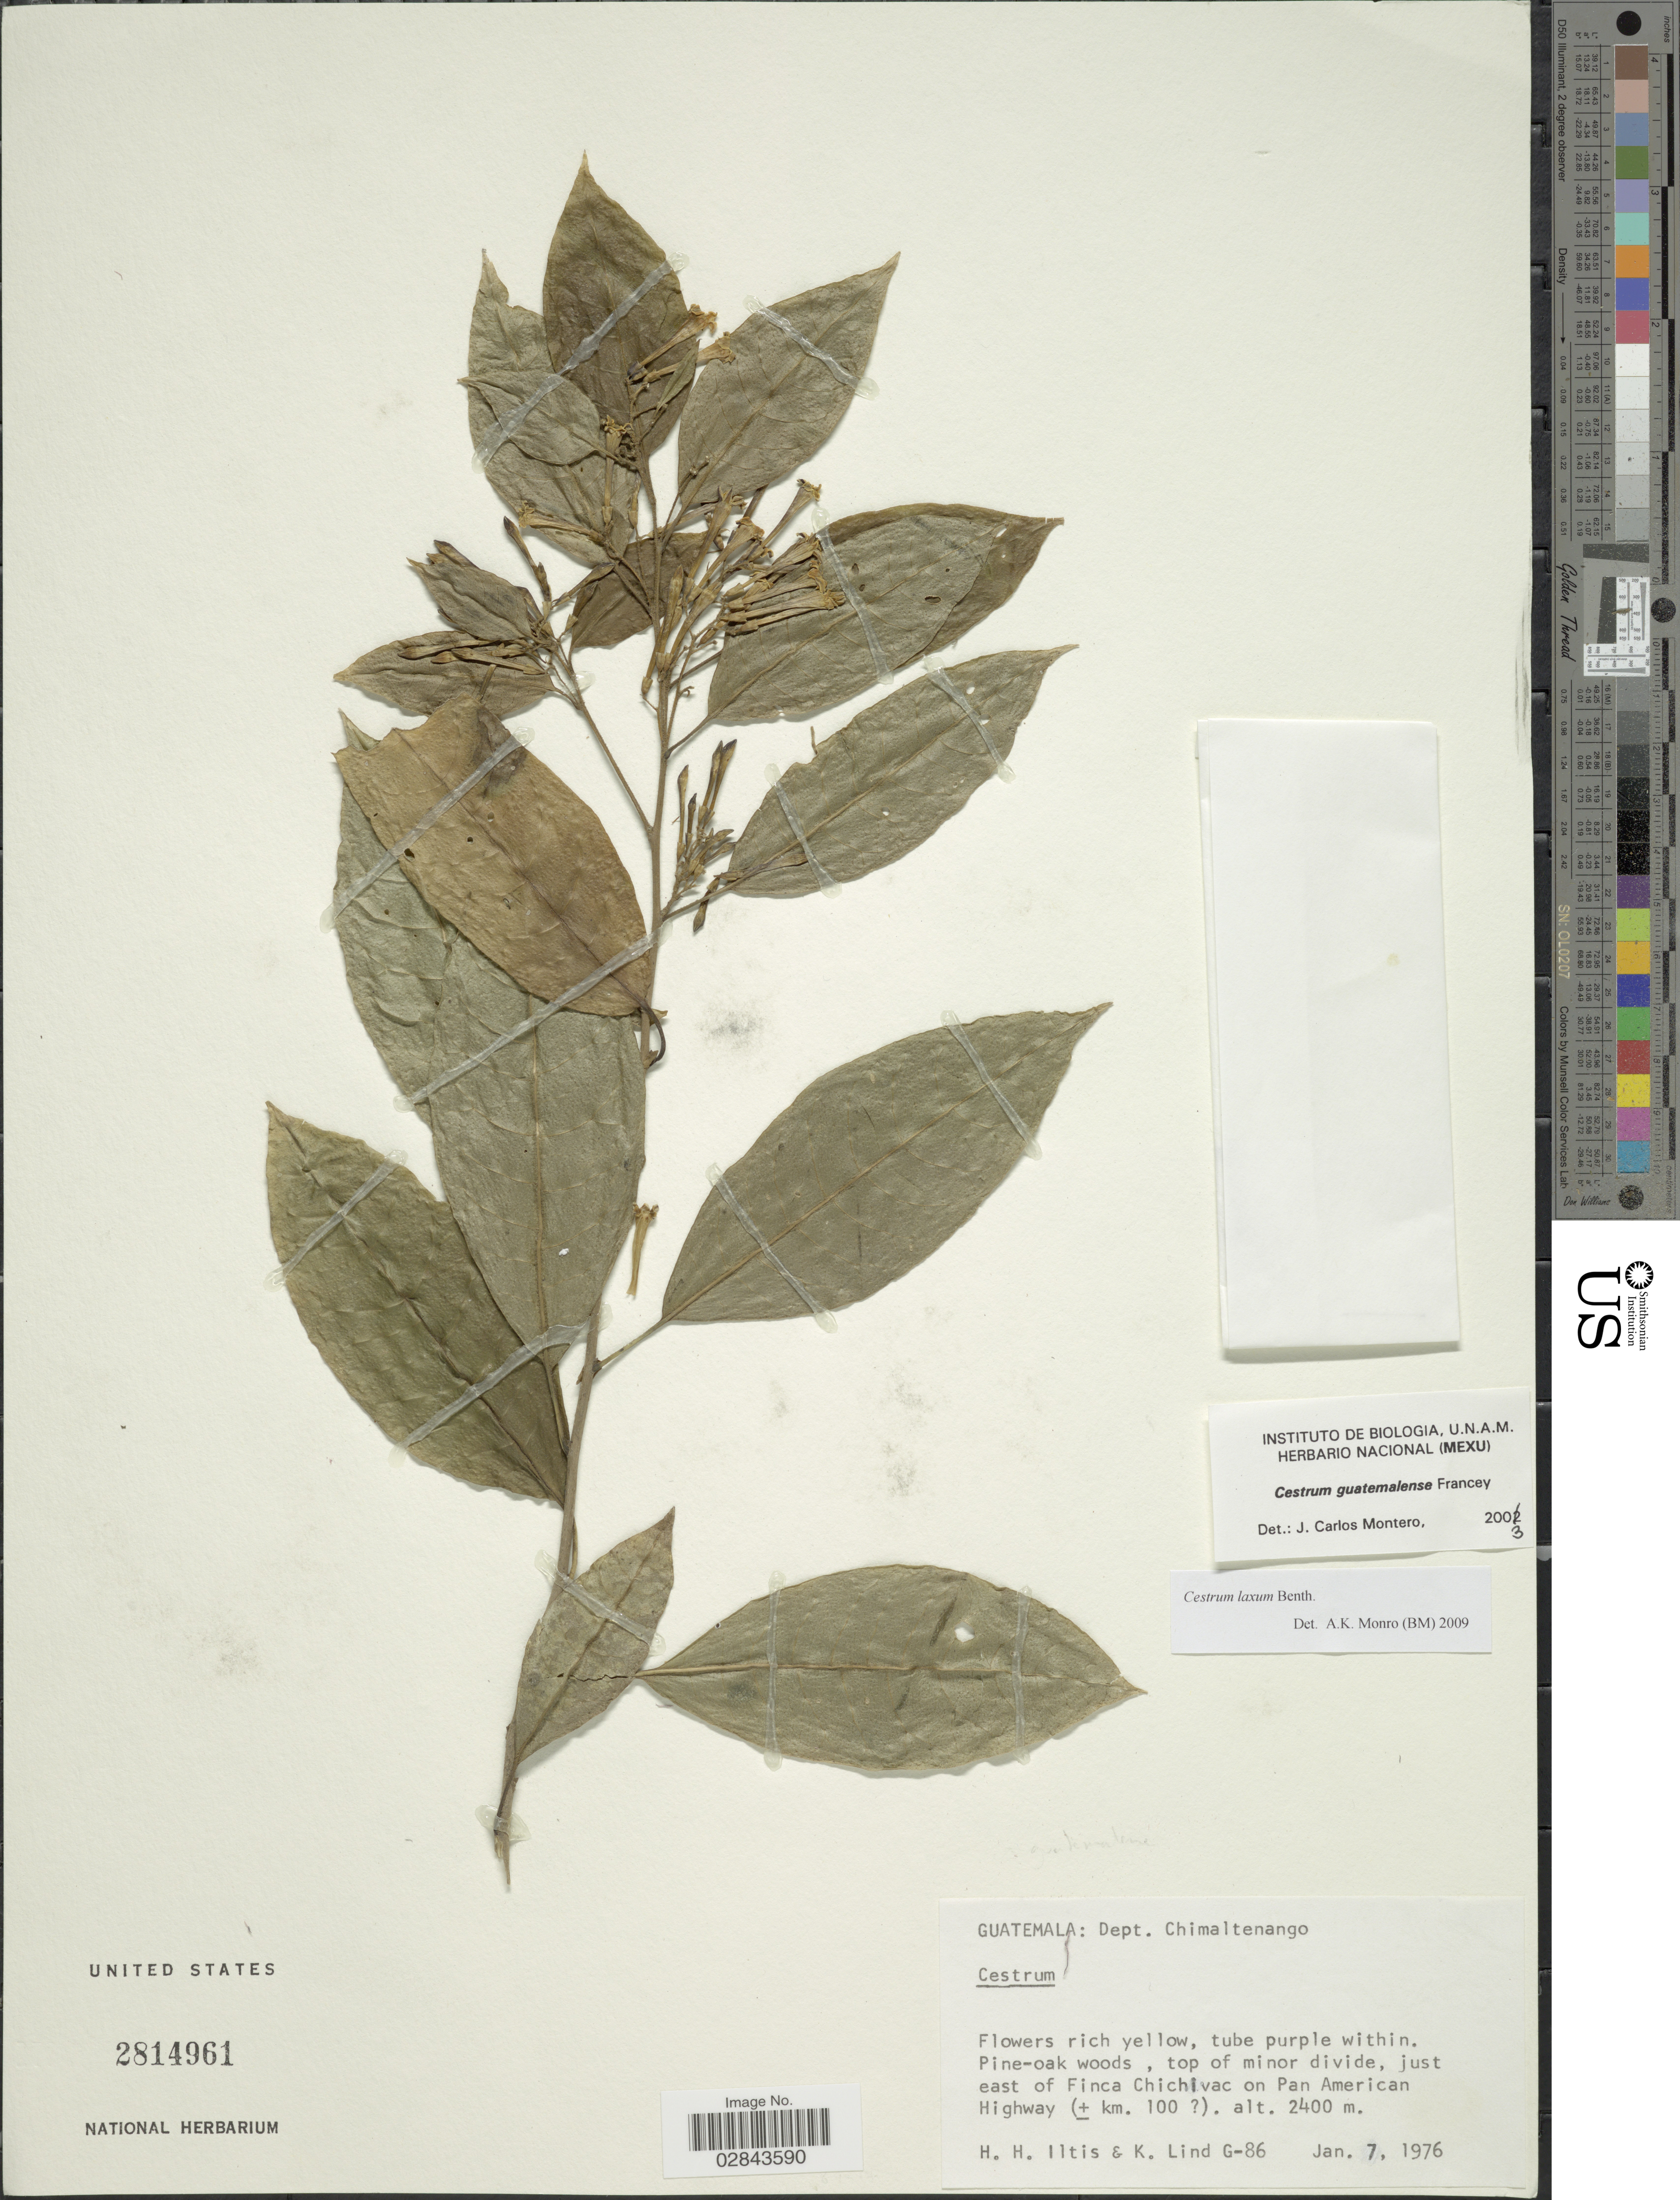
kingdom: Plantae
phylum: Tracheophyta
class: Magnoliopsida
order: Solanales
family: Solanaceae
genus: Cestrum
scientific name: Cestrum laxum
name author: Benth.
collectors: H. H. Iltis & K. Lind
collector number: G-86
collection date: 1976-01-07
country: Guatemala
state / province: Chimaltenango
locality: Dept. Chimaltenango, just east of Finca Chichivac on Pan American Highway (± km. 100 [unsure placement]).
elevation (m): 2400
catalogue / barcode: US 2814961